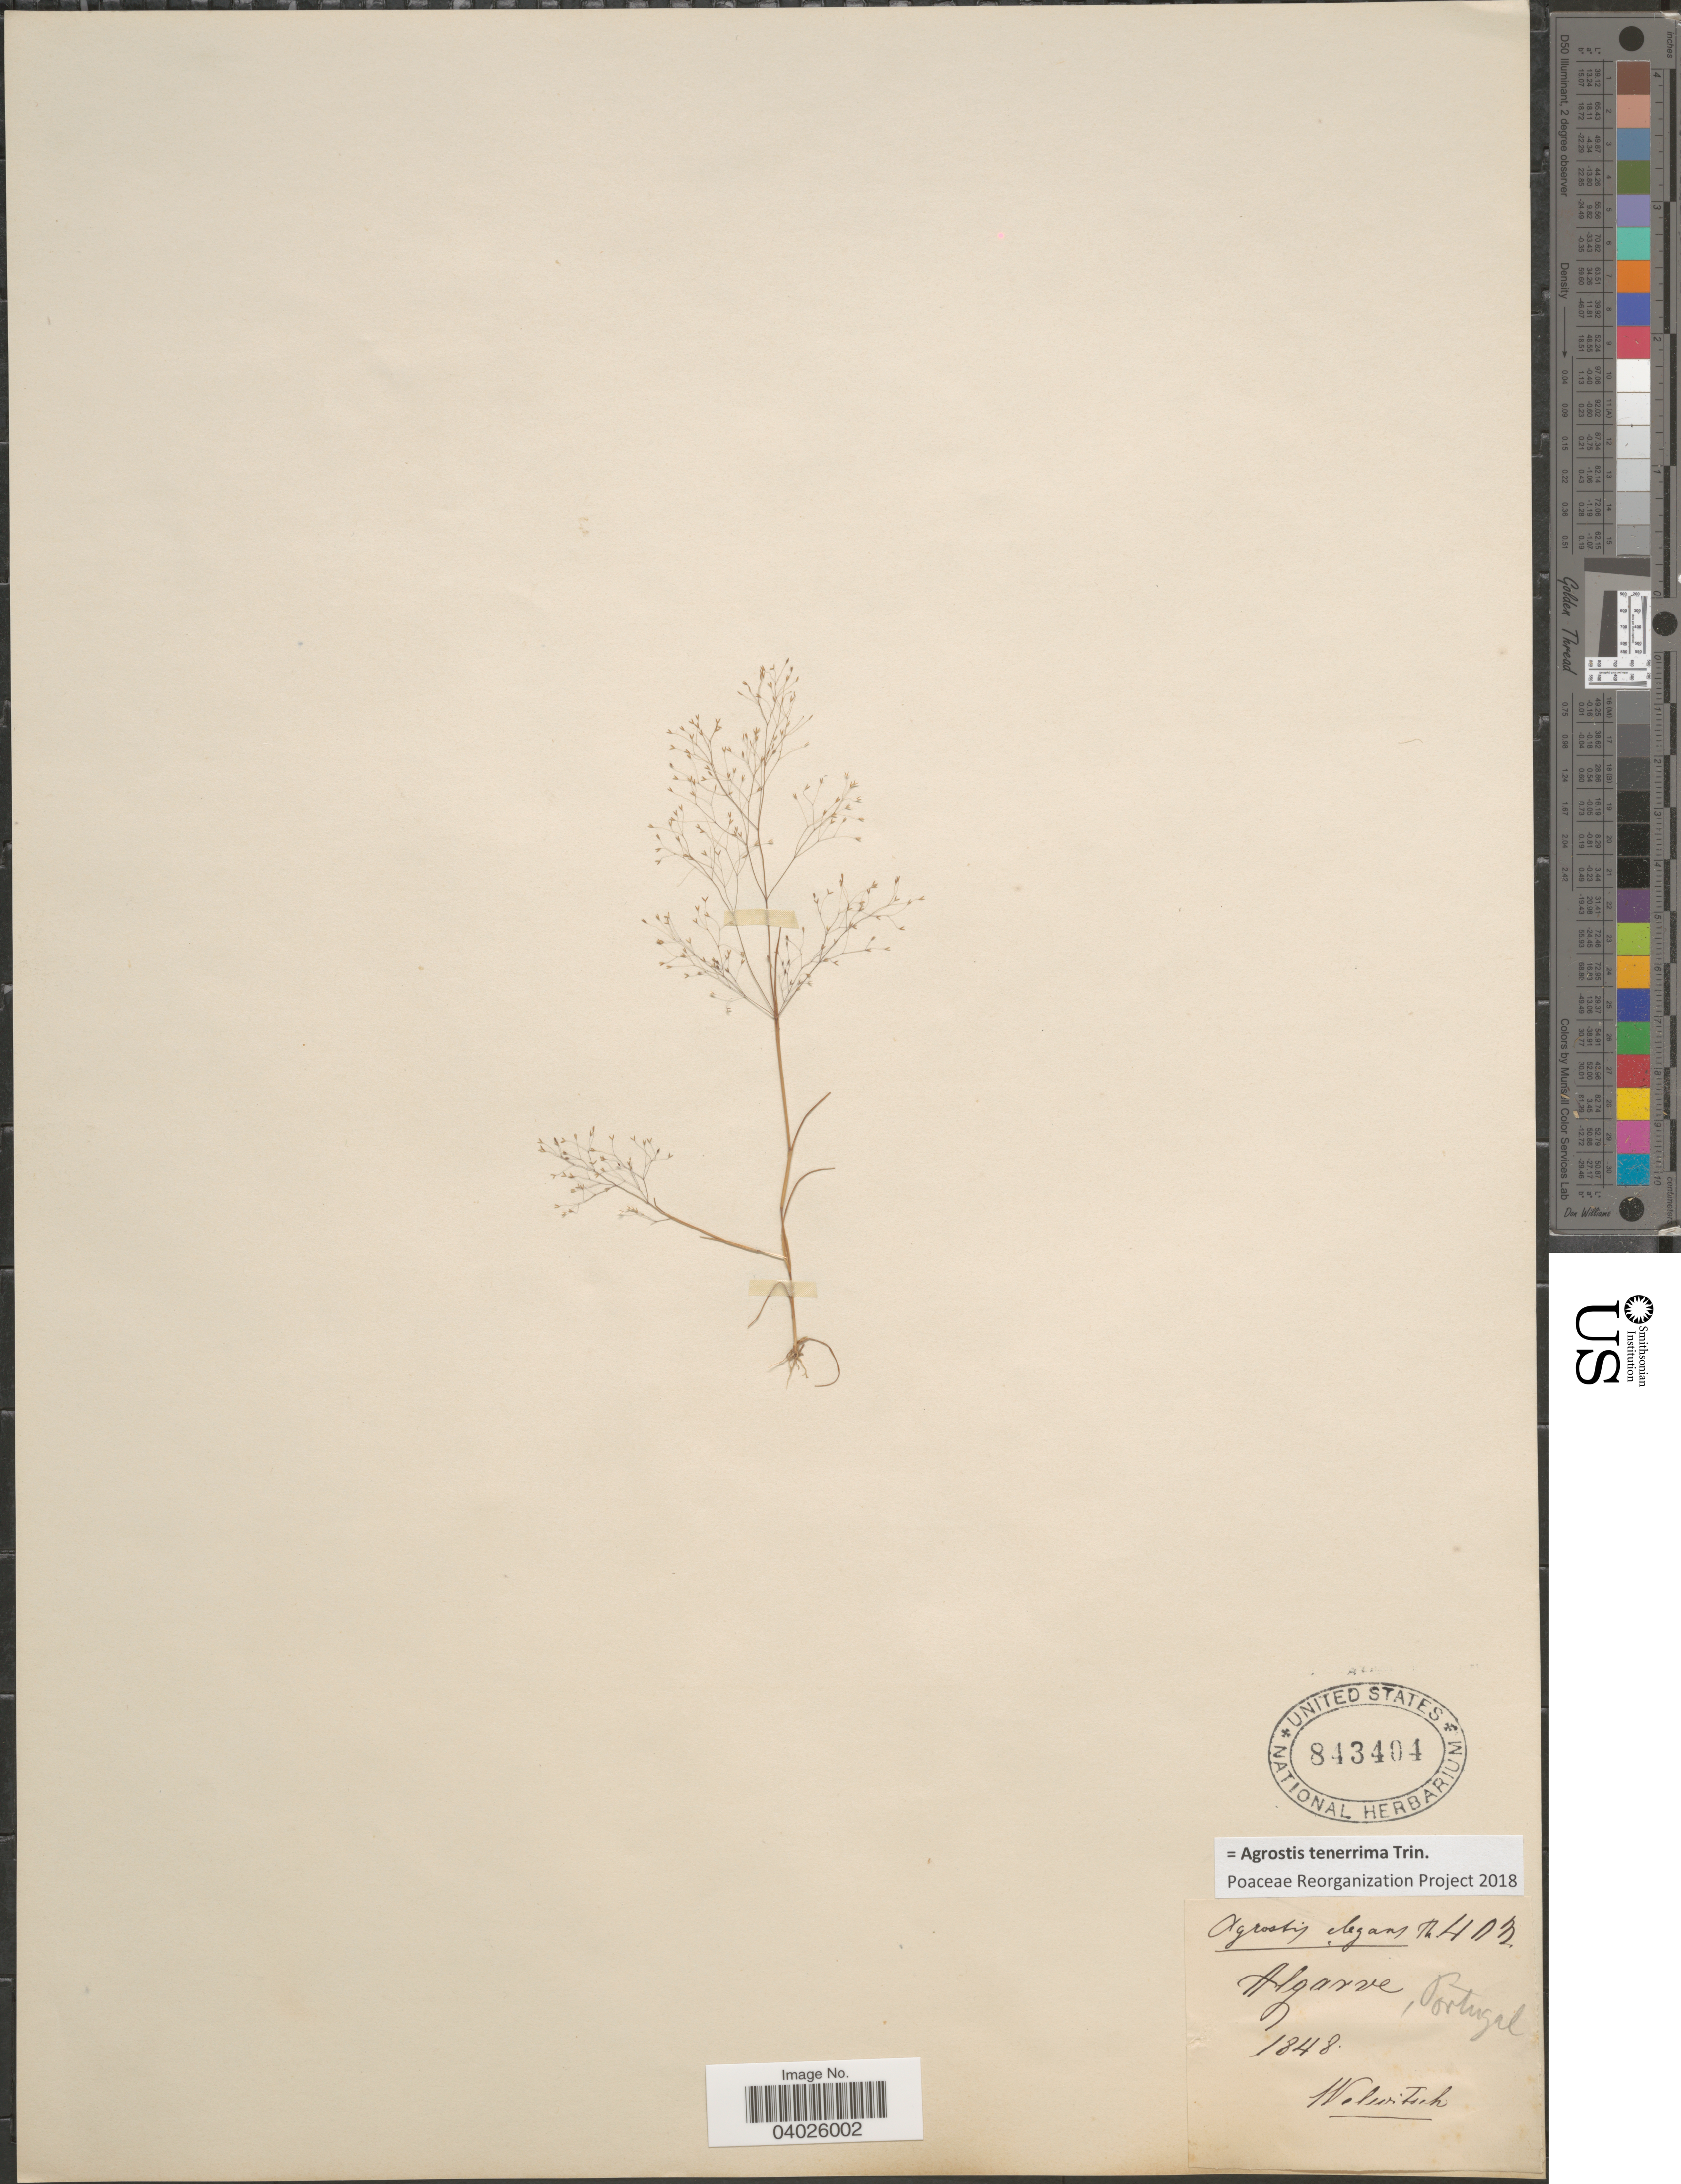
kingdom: Plantae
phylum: Tracheophyta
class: Liliopsida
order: Poales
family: Poaceae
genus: Agrostis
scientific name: Agrostis tenerrima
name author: Trin.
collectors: -. Welwitsch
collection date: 1848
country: Portugal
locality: Algarve.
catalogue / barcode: US 843404